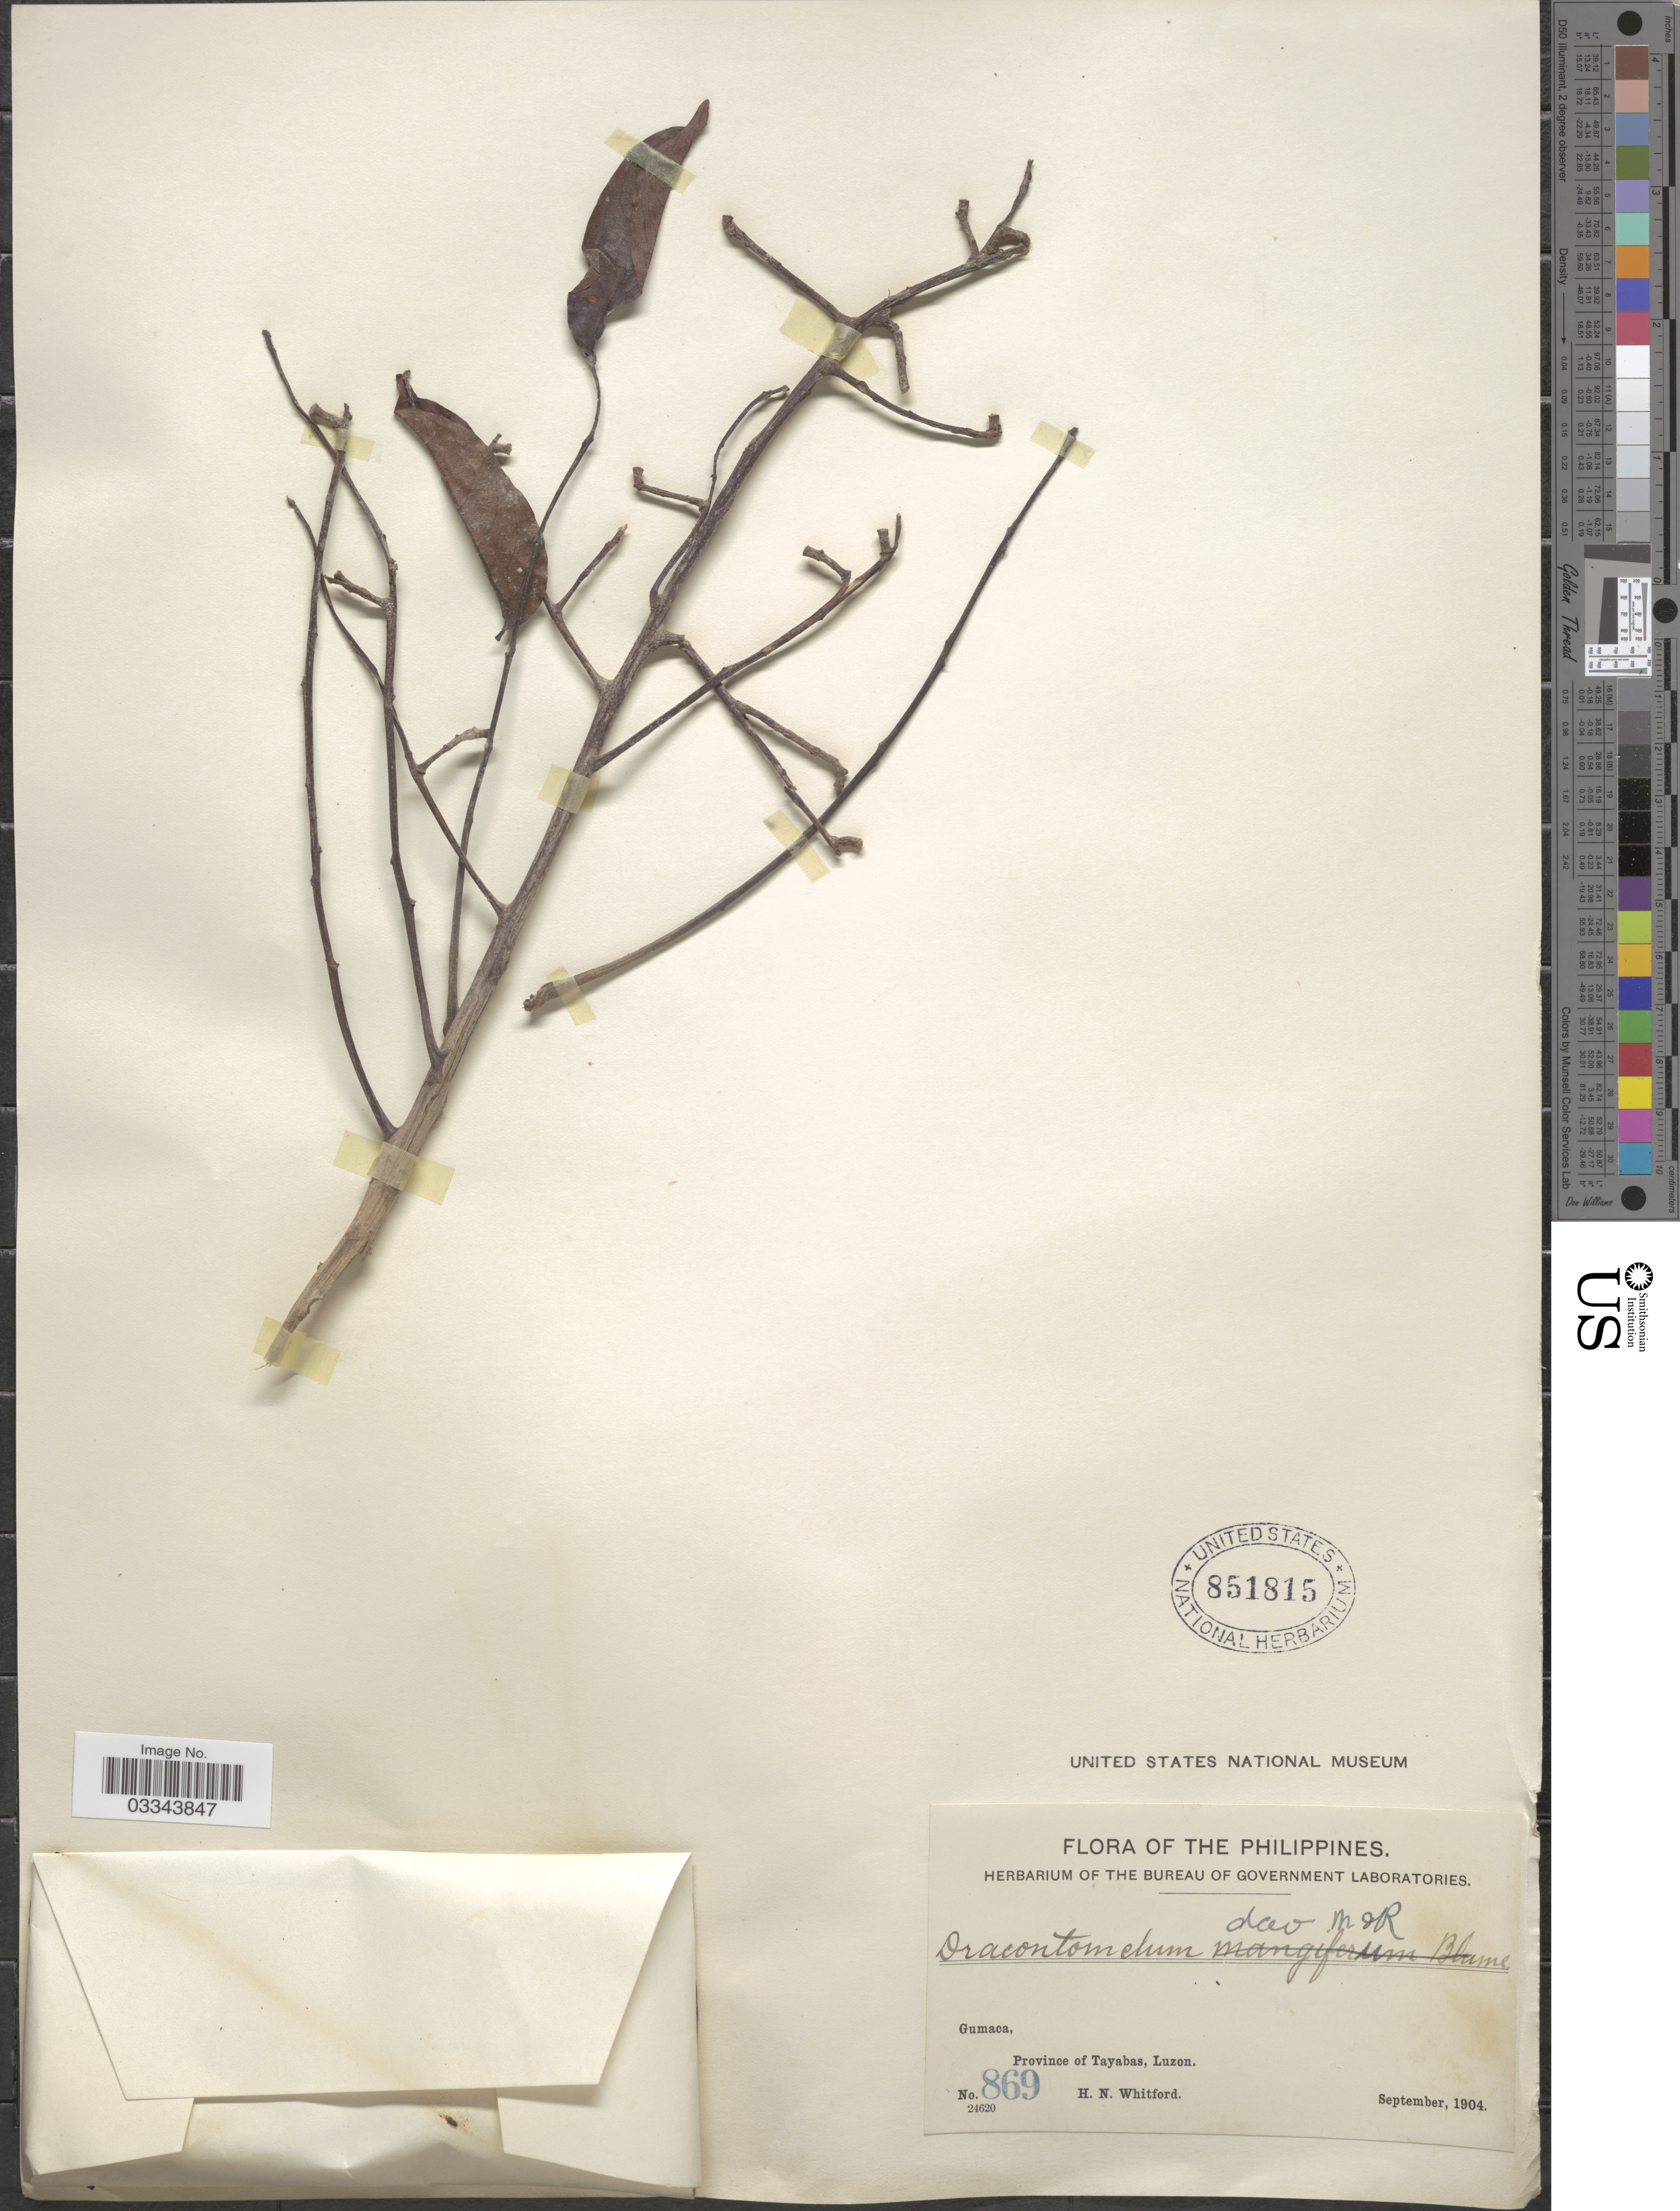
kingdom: Plantae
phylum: Tracheophyta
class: Magnoliopsida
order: Sapindales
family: Anacardiaceae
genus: Dracontomelon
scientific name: Dracontomelon dao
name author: (Blanco) Merr. & Rolfe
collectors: H. N. Whitford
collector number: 869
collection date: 1904-09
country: Philippines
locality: Gumaca, Province of Tayabas, Luzon.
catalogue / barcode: US 851815